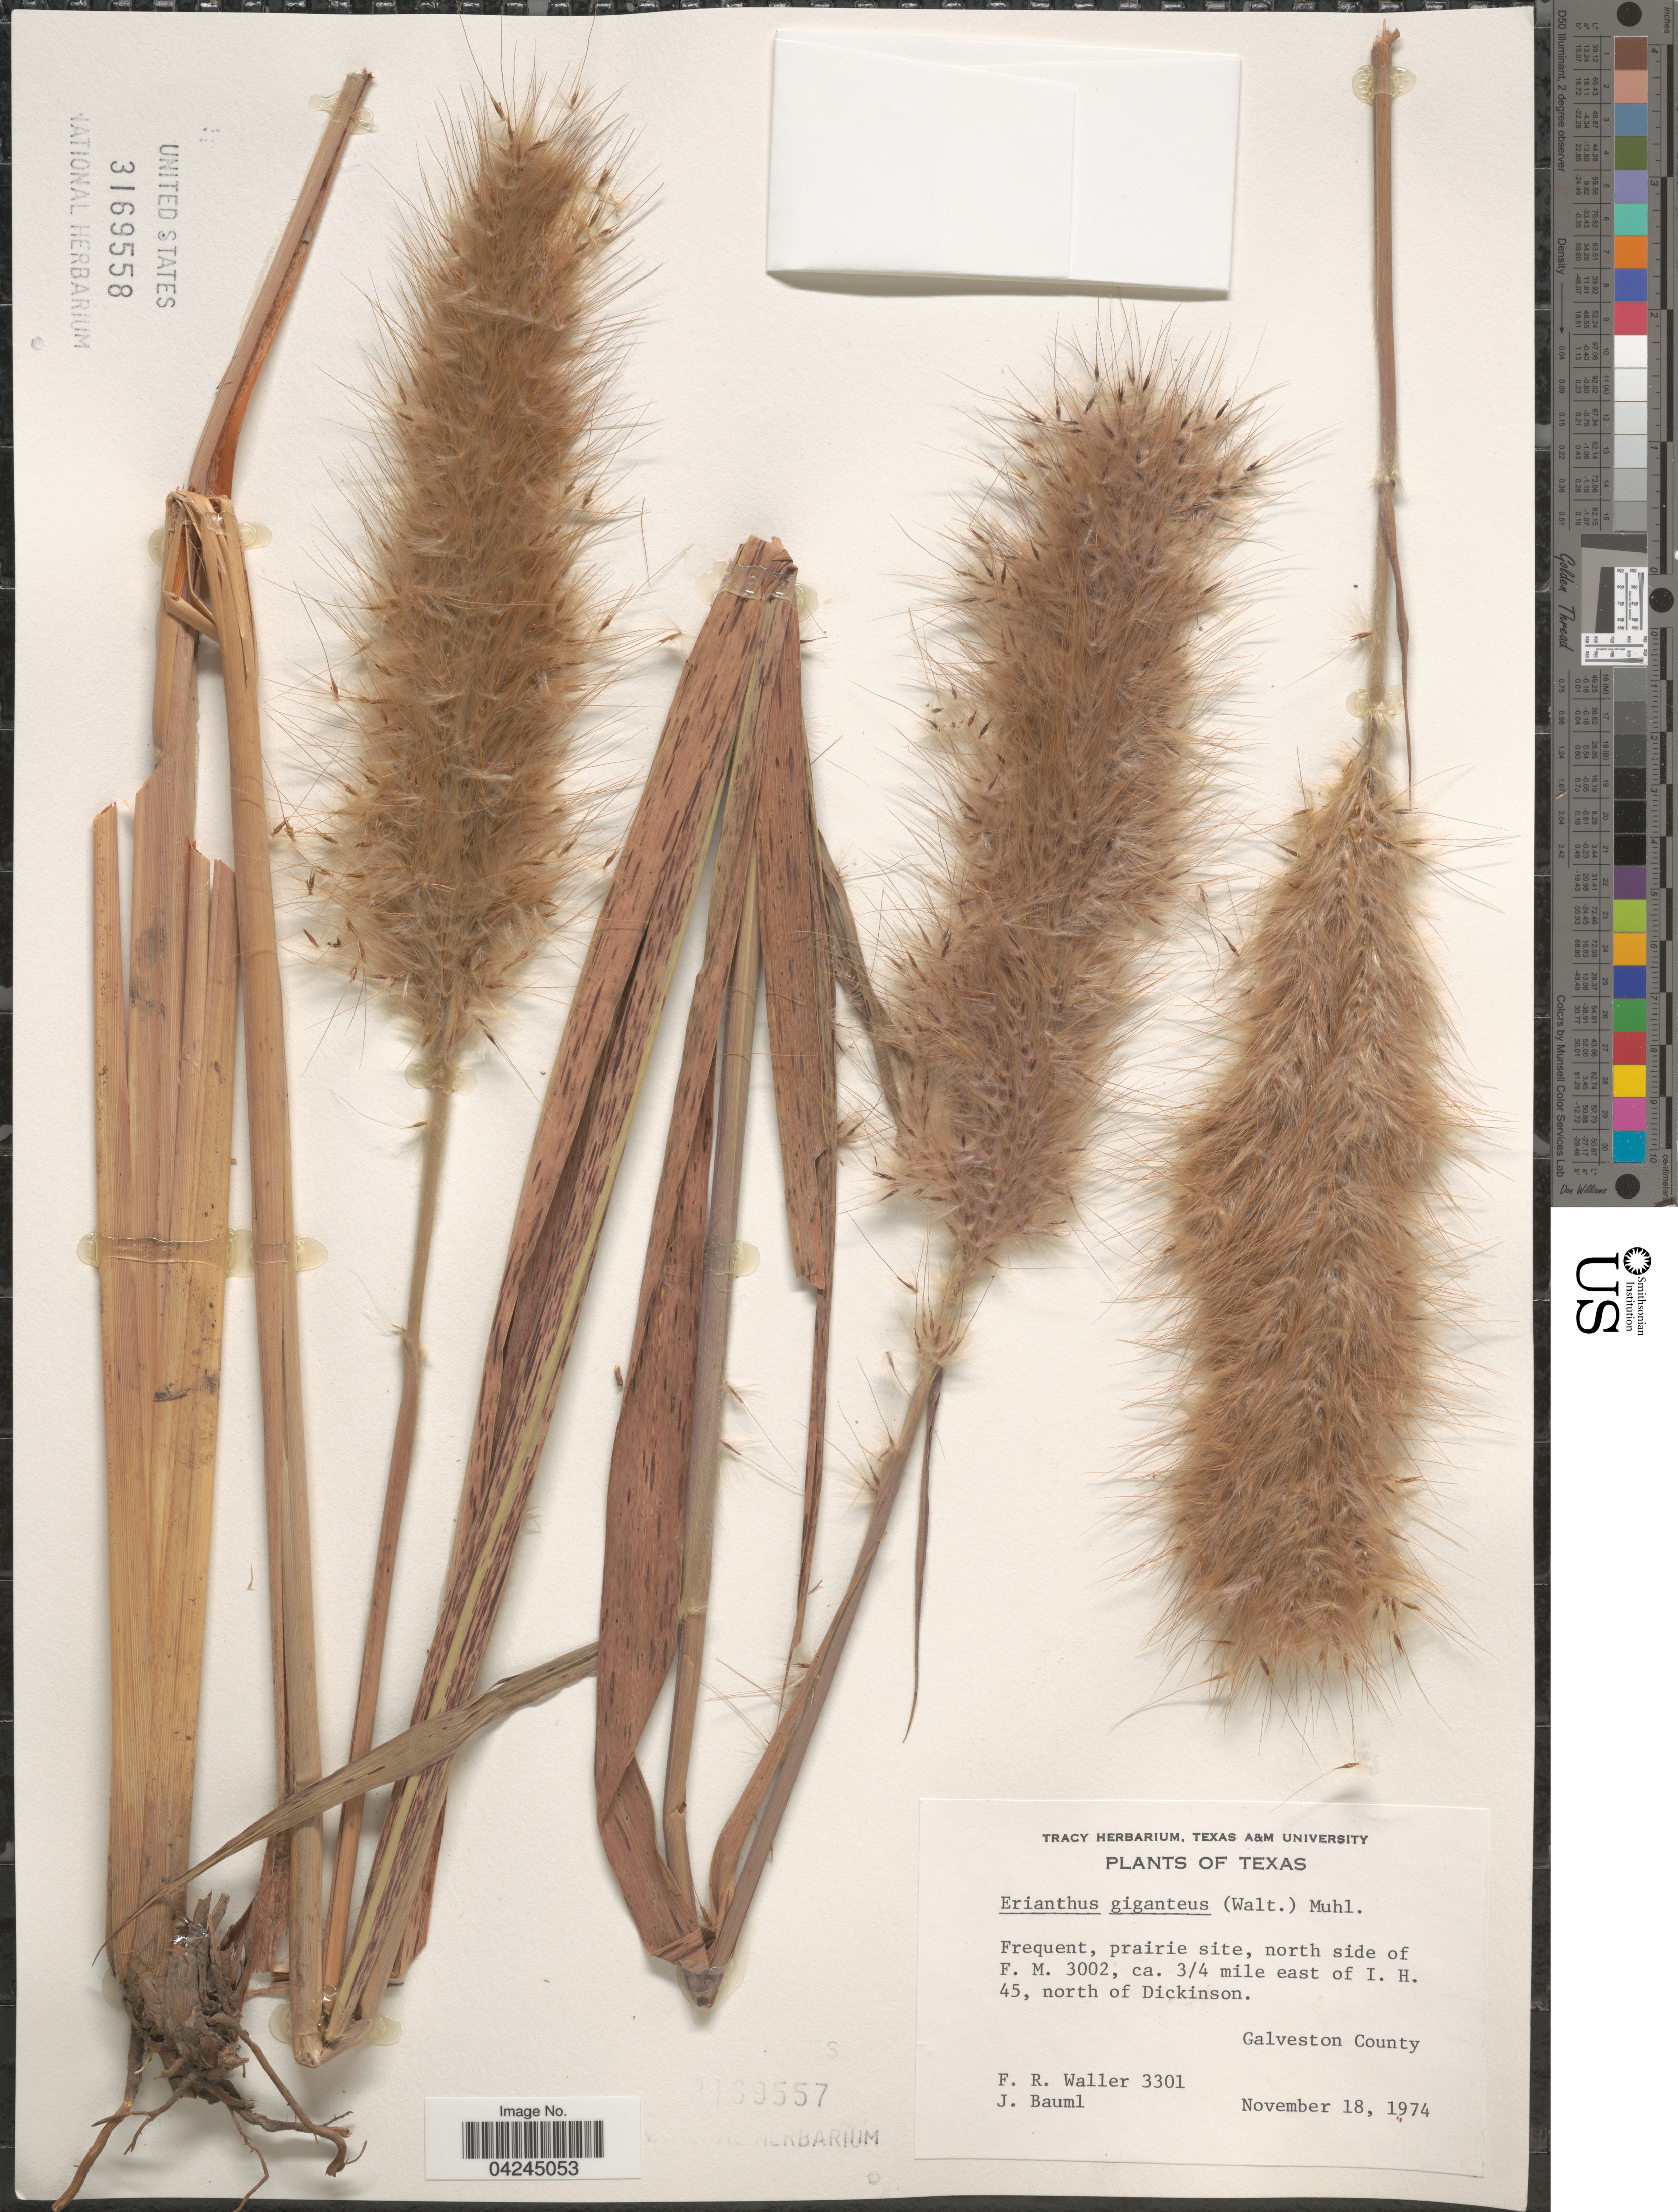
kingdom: Plantae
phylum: Tracheophyta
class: Liliopsida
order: Poales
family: Poaceae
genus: Erianthus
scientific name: Erianthus giganteus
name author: (Walter) P. Beauv.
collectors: F. R. Waller & J. Bauml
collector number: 3301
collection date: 1974-11-18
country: United States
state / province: Texas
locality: Frequent, prairie site, north side of F. M. 3002, ca. 3/4 mile east of I. H. 45, north of Dickinson. Galveston County.